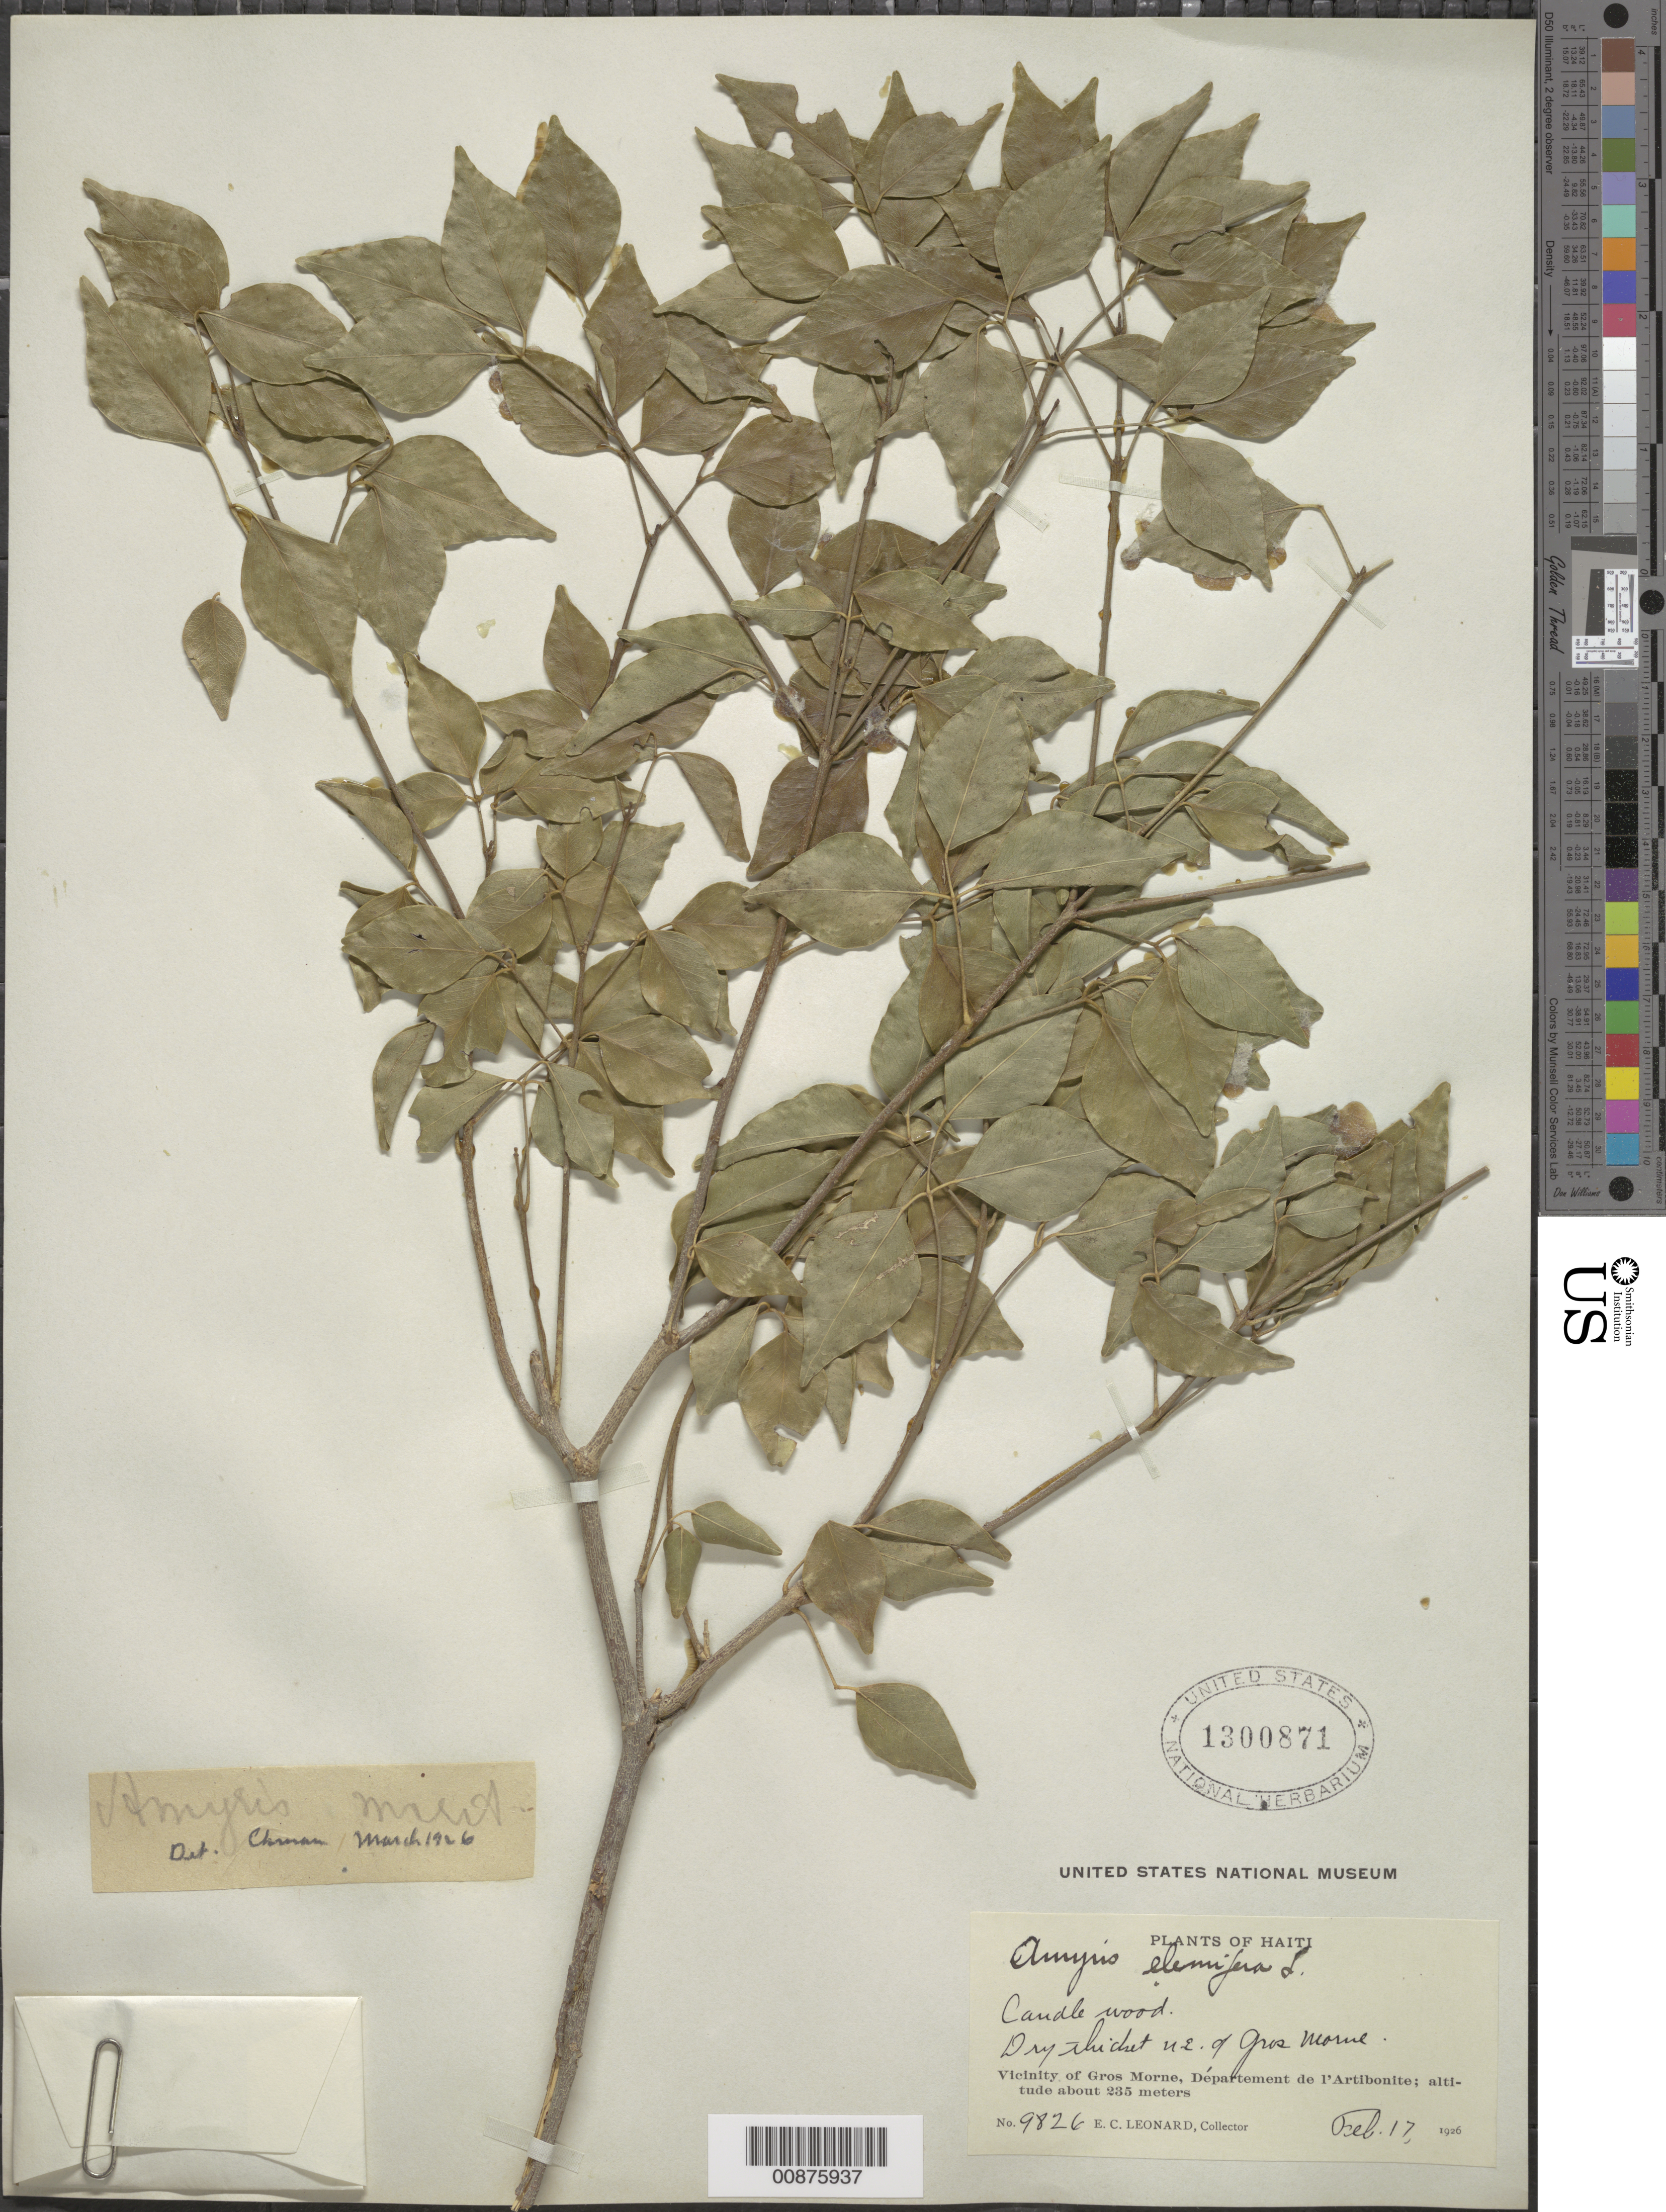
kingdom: Plantae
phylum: Tracheophyta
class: Magnoliopsida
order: Sapindales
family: Rutaceae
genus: Amyris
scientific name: Amyris elemifera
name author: L.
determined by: Ekman, E. L.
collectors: E. C. Leonard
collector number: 9826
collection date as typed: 17 Feb 1926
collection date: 1926-02-17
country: Haiti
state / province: Artibonite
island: Hispaniola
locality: Vicinity of Gros Morne, NE of town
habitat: Dry thicket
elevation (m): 235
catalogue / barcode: US 1300871